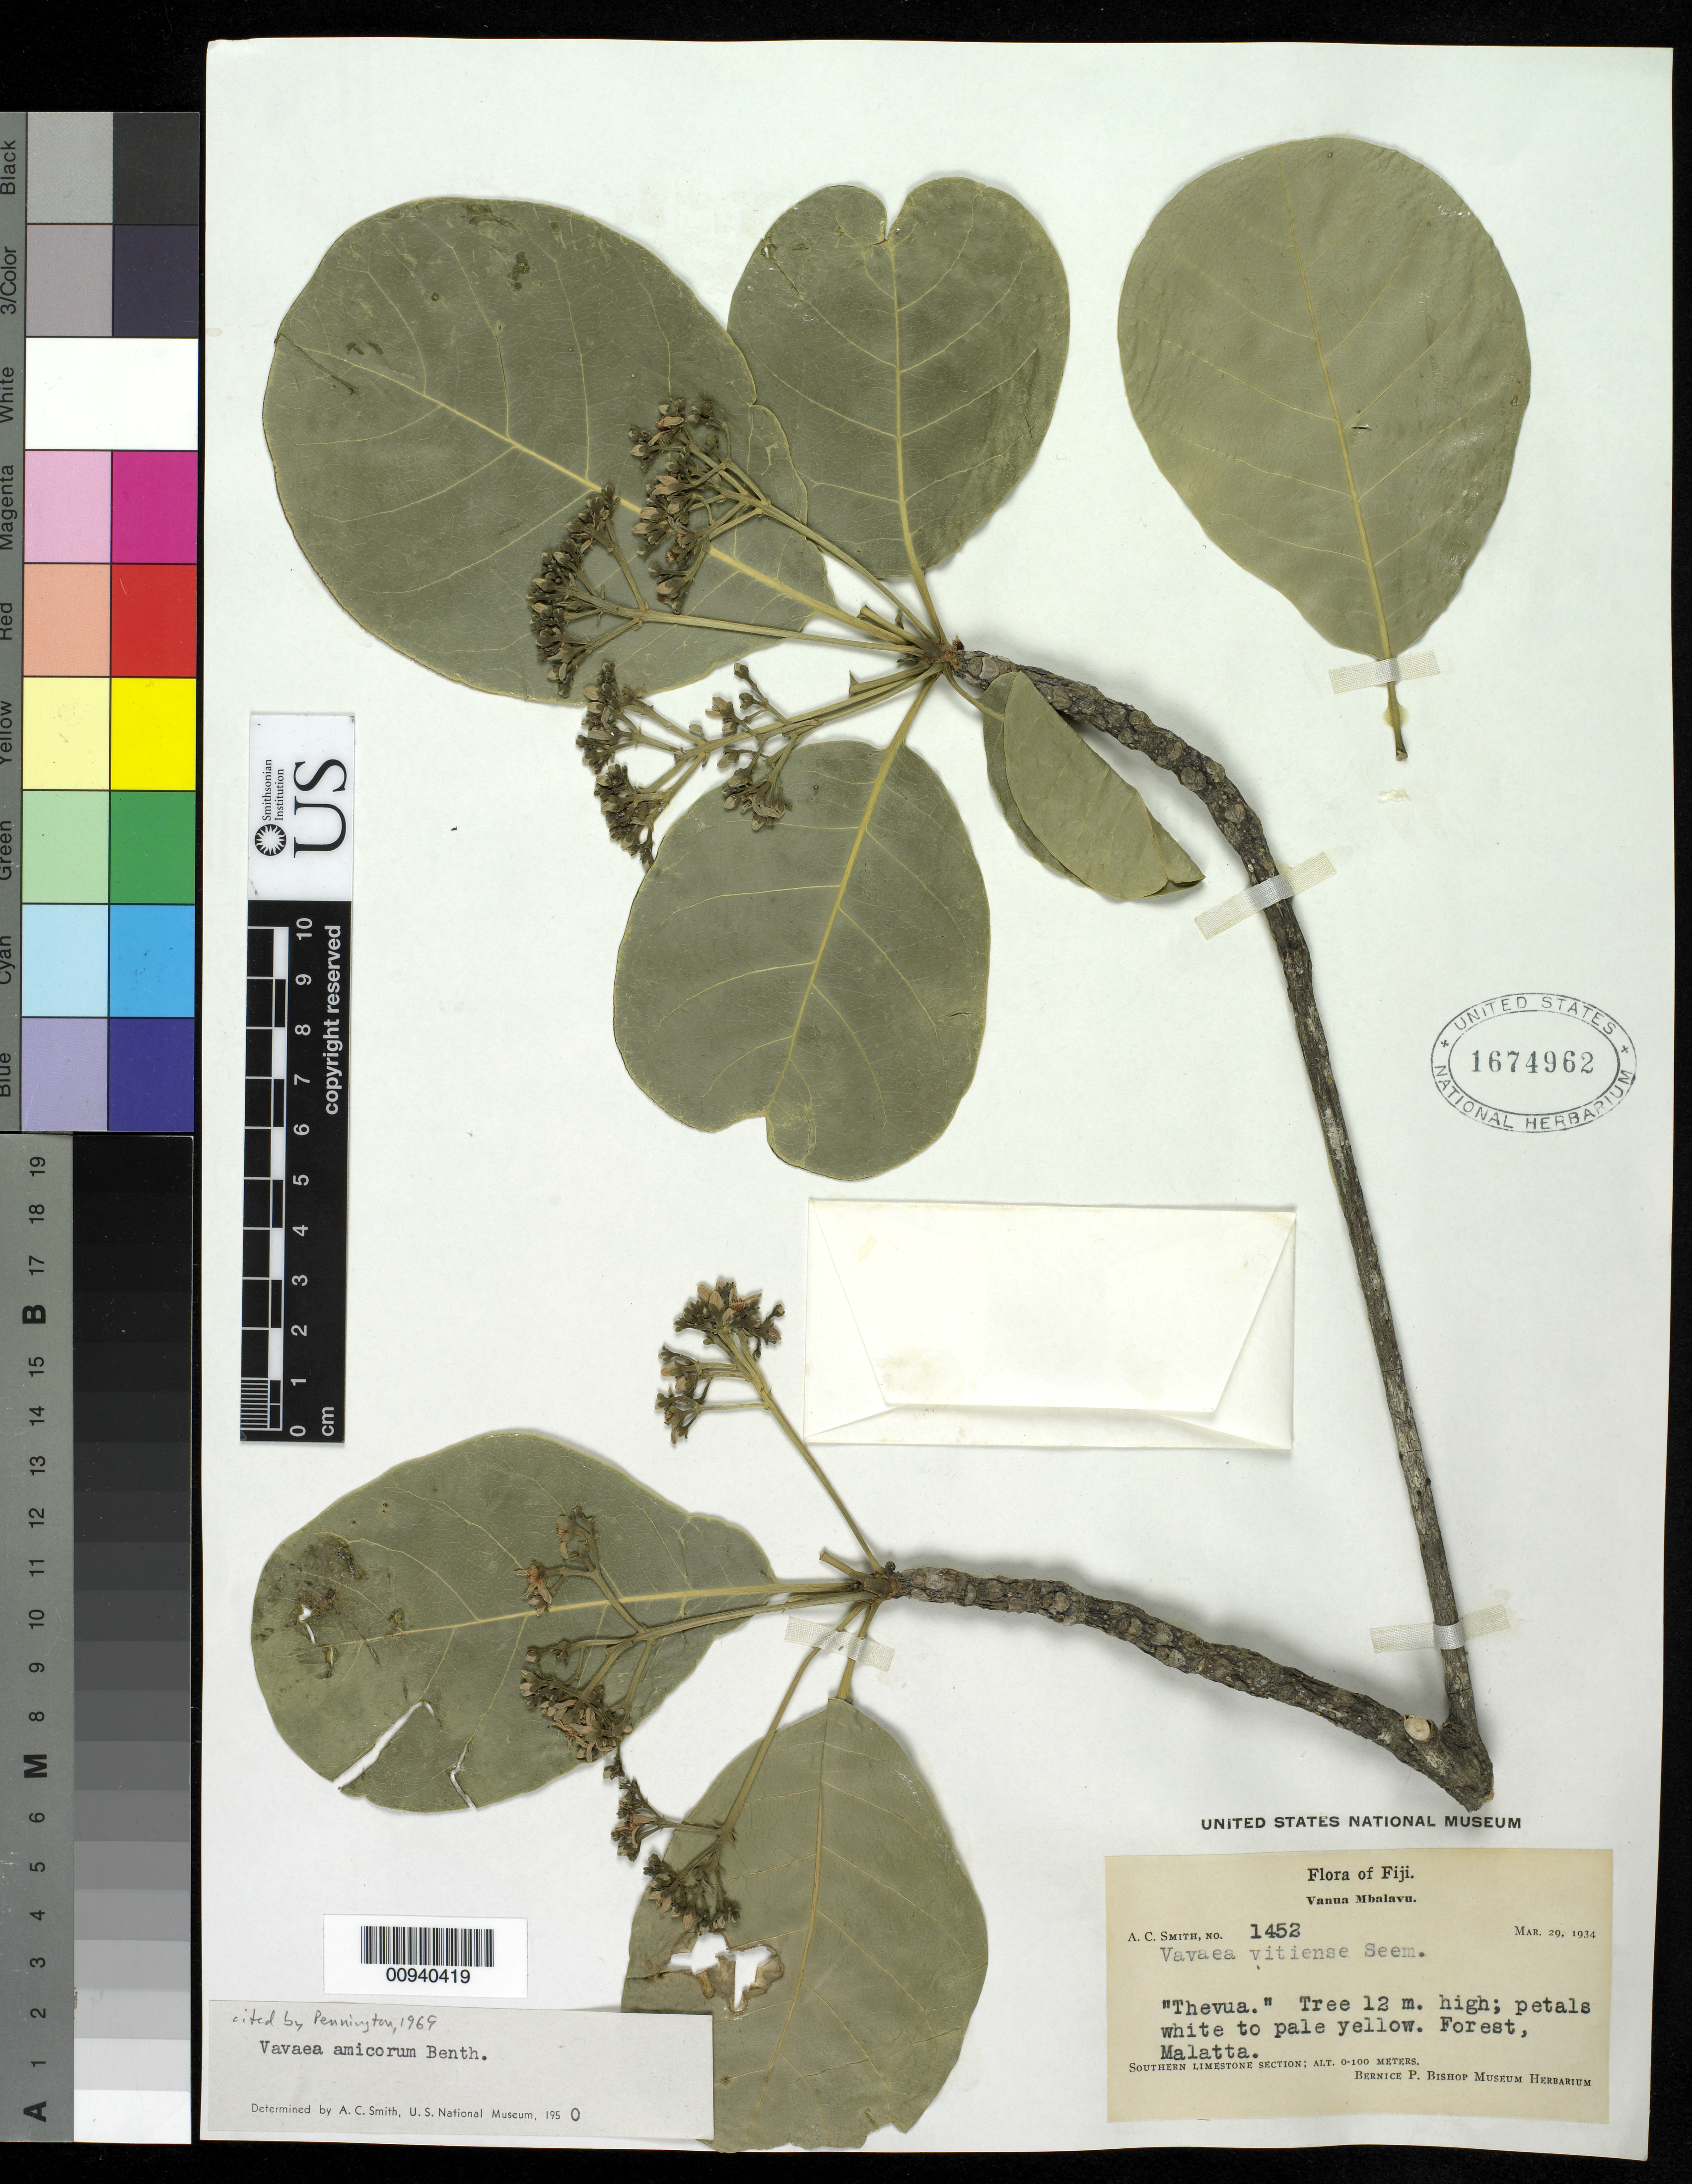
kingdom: Plantae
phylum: Tracheophyta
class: Magnoliopsida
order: Sapindales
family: Meliaceae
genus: Vavaea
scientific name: Vavaea amicorum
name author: Benth.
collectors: C. A. Smith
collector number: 1452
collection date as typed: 29 Mar 1934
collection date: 1934-03-29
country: Fiji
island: Vanua Balavu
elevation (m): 0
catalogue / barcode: US 1674962